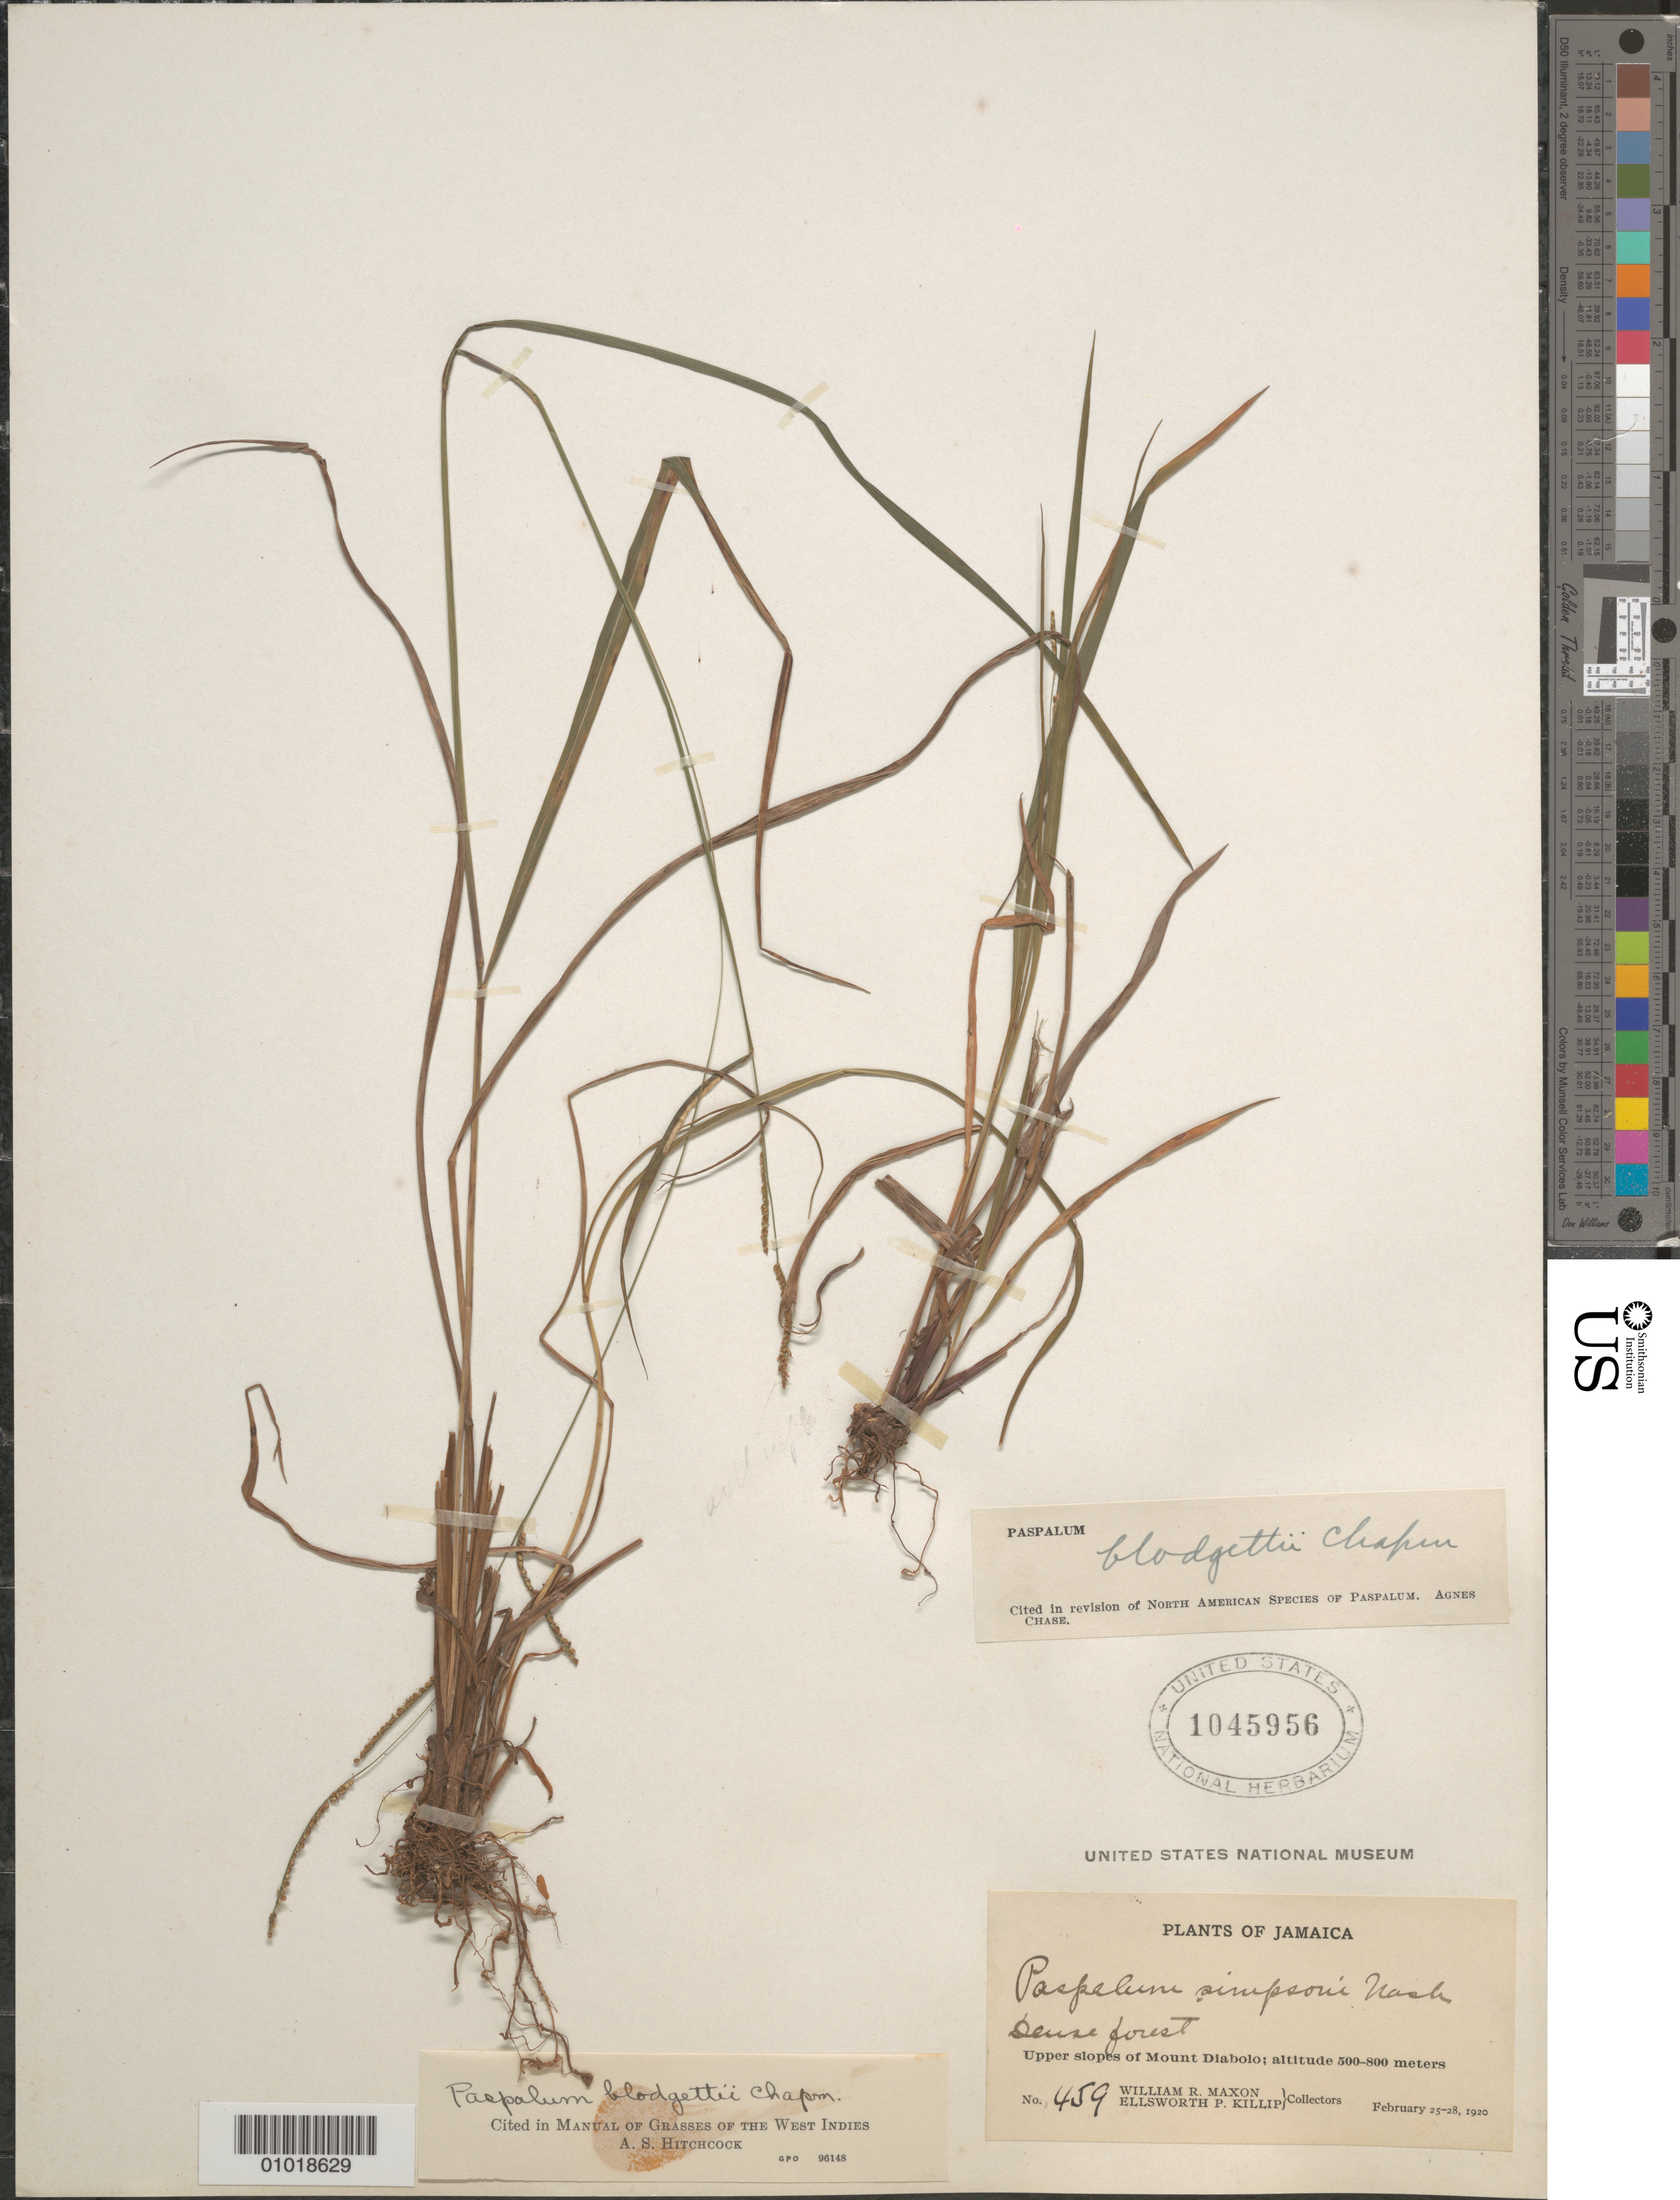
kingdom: Plantae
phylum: Tracheophyta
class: Liliopsida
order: Poales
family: Poaceae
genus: Paspalum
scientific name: Paspalum blodgettii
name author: Chapm.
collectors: W. R. Maxon & E. P. Killip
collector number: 459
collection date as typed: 25 Feb 1920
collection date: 1920-02-25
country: Jamaica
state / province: Saint Catherine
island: Jamaica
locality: Upper slopes of Mt. Diablo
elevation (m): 500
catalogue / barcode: US 1045956